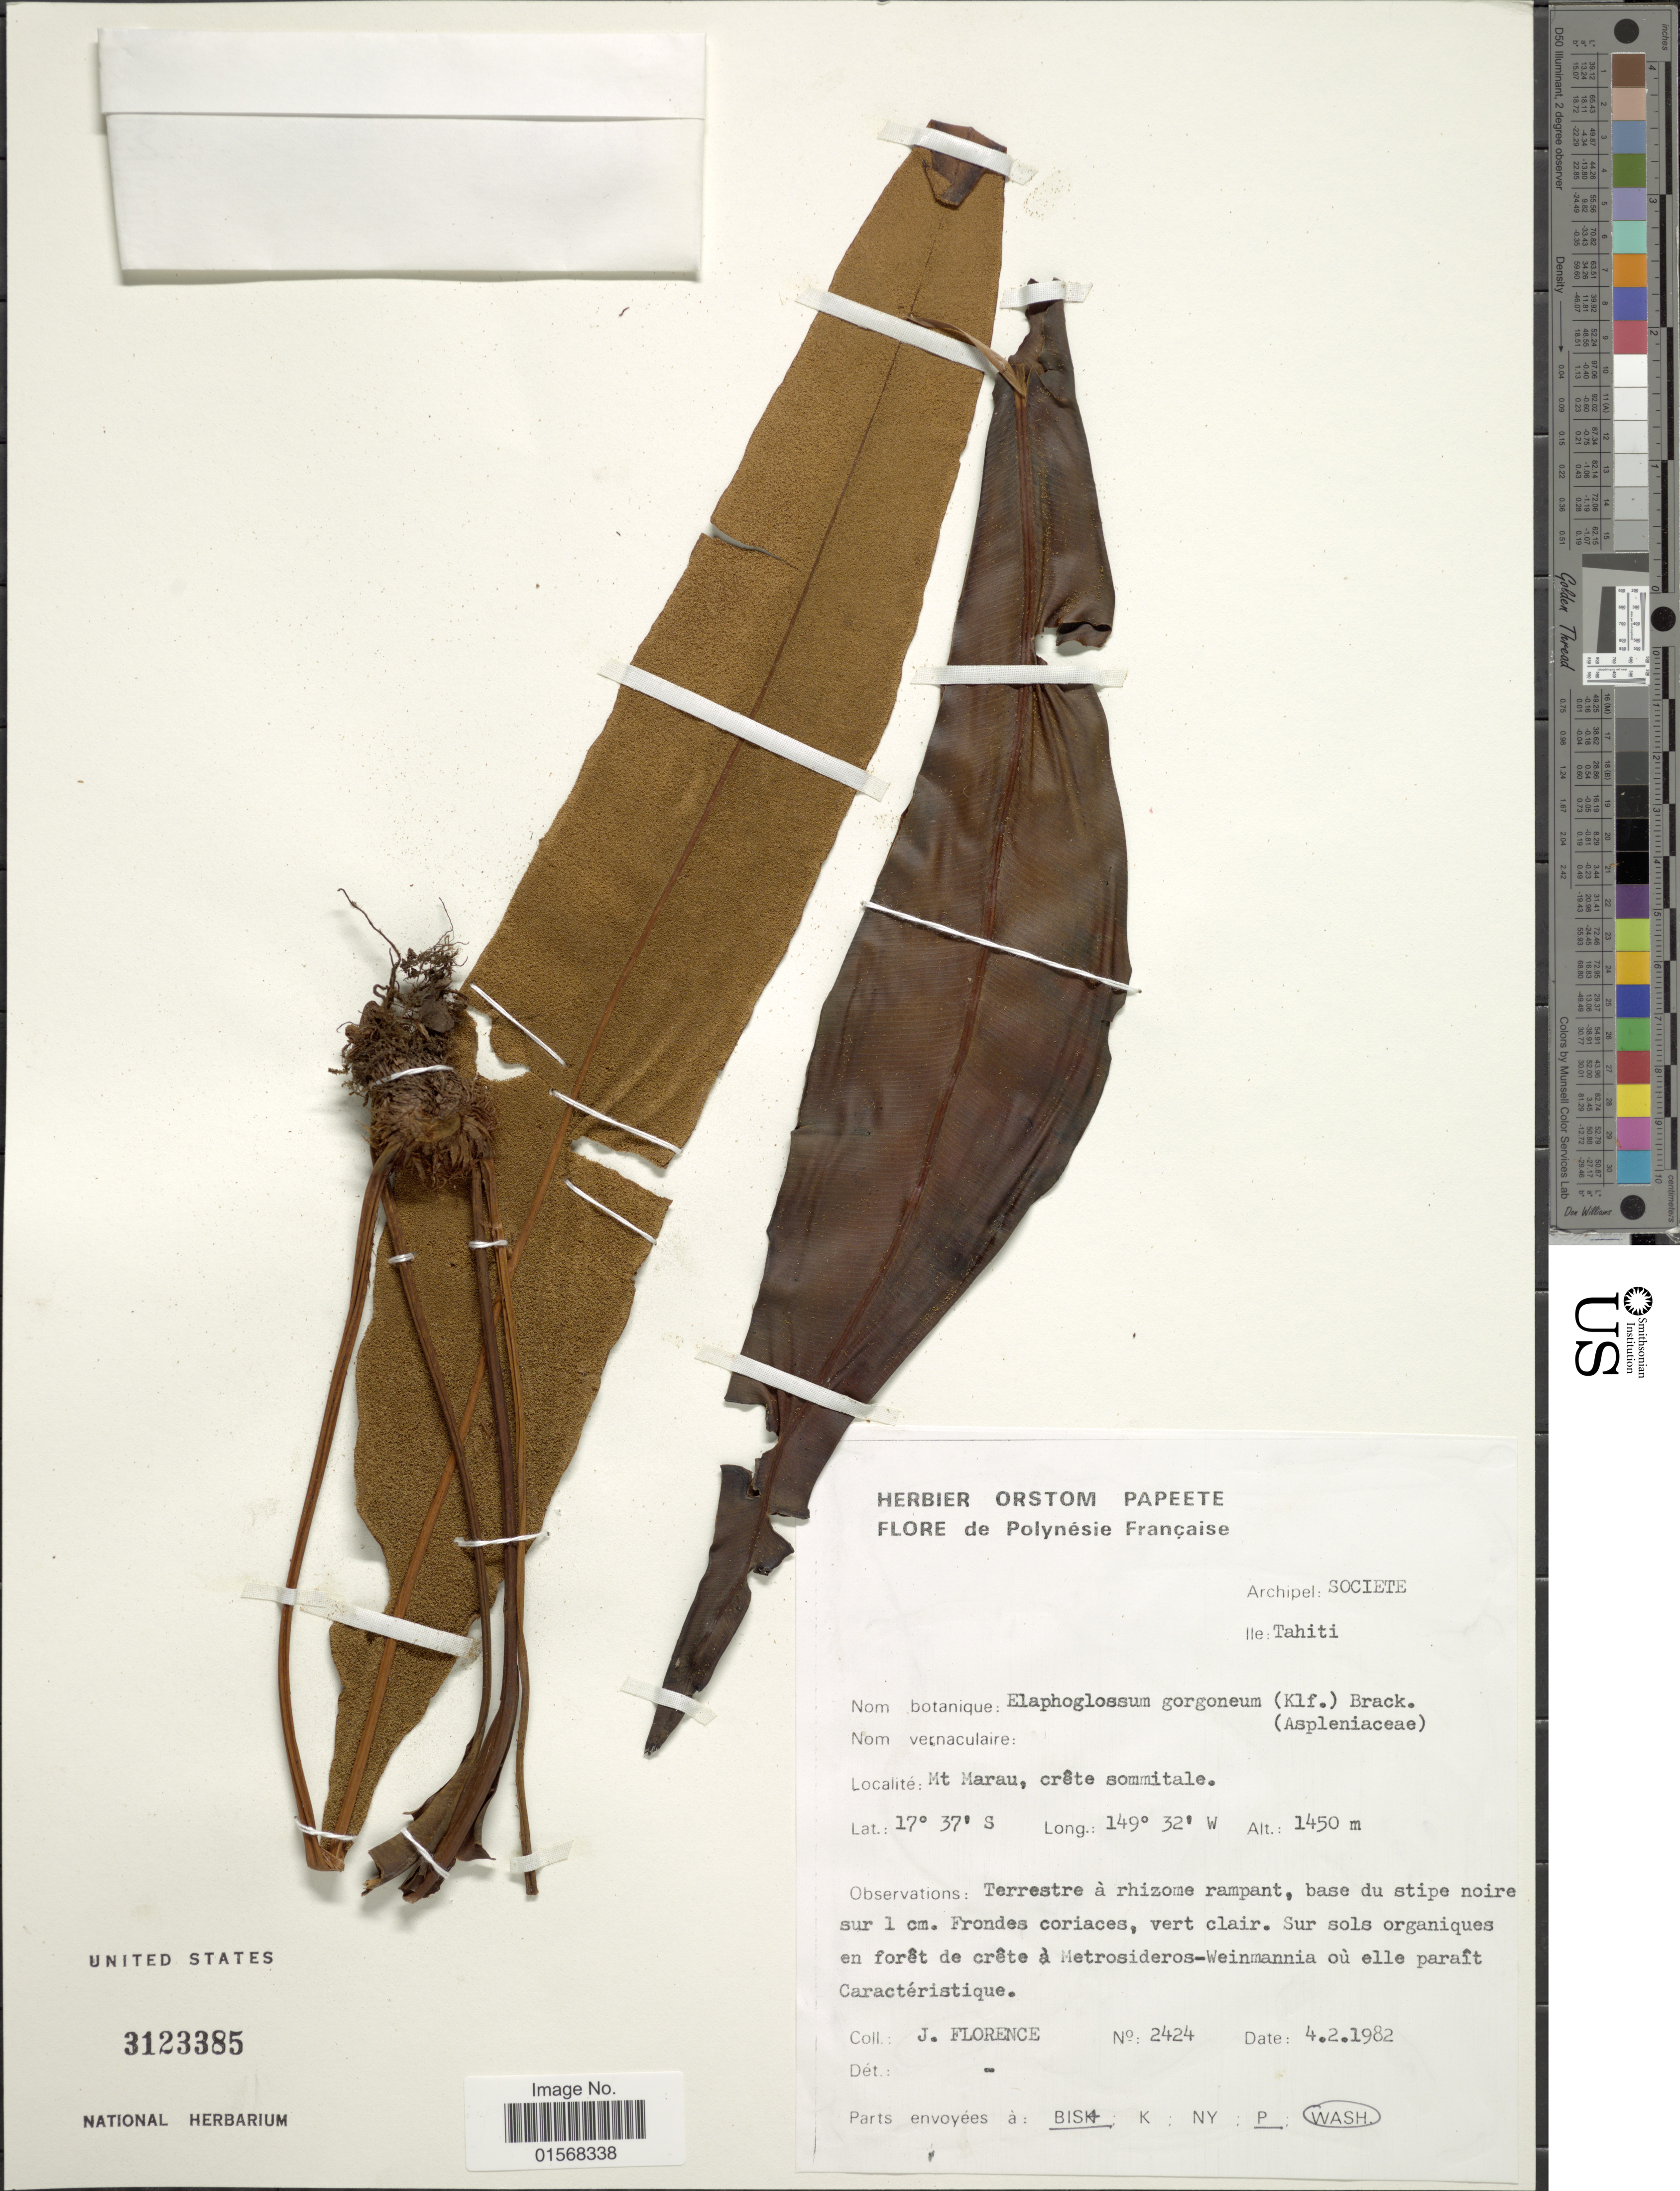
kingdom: Plantae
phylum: Tracheophyta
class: Polypodiopsida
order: Polypodiales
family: Dryopteridaceae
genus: Elaphoglossum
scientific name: Elaphoglossum alatum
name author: Gaudich.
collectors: J. Florence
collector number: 2424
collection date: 1982-02-04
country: French Polynesia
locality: Polynesie Française, Mt Marau, Crete sommitale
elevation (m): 1450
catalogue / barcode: US 3123385